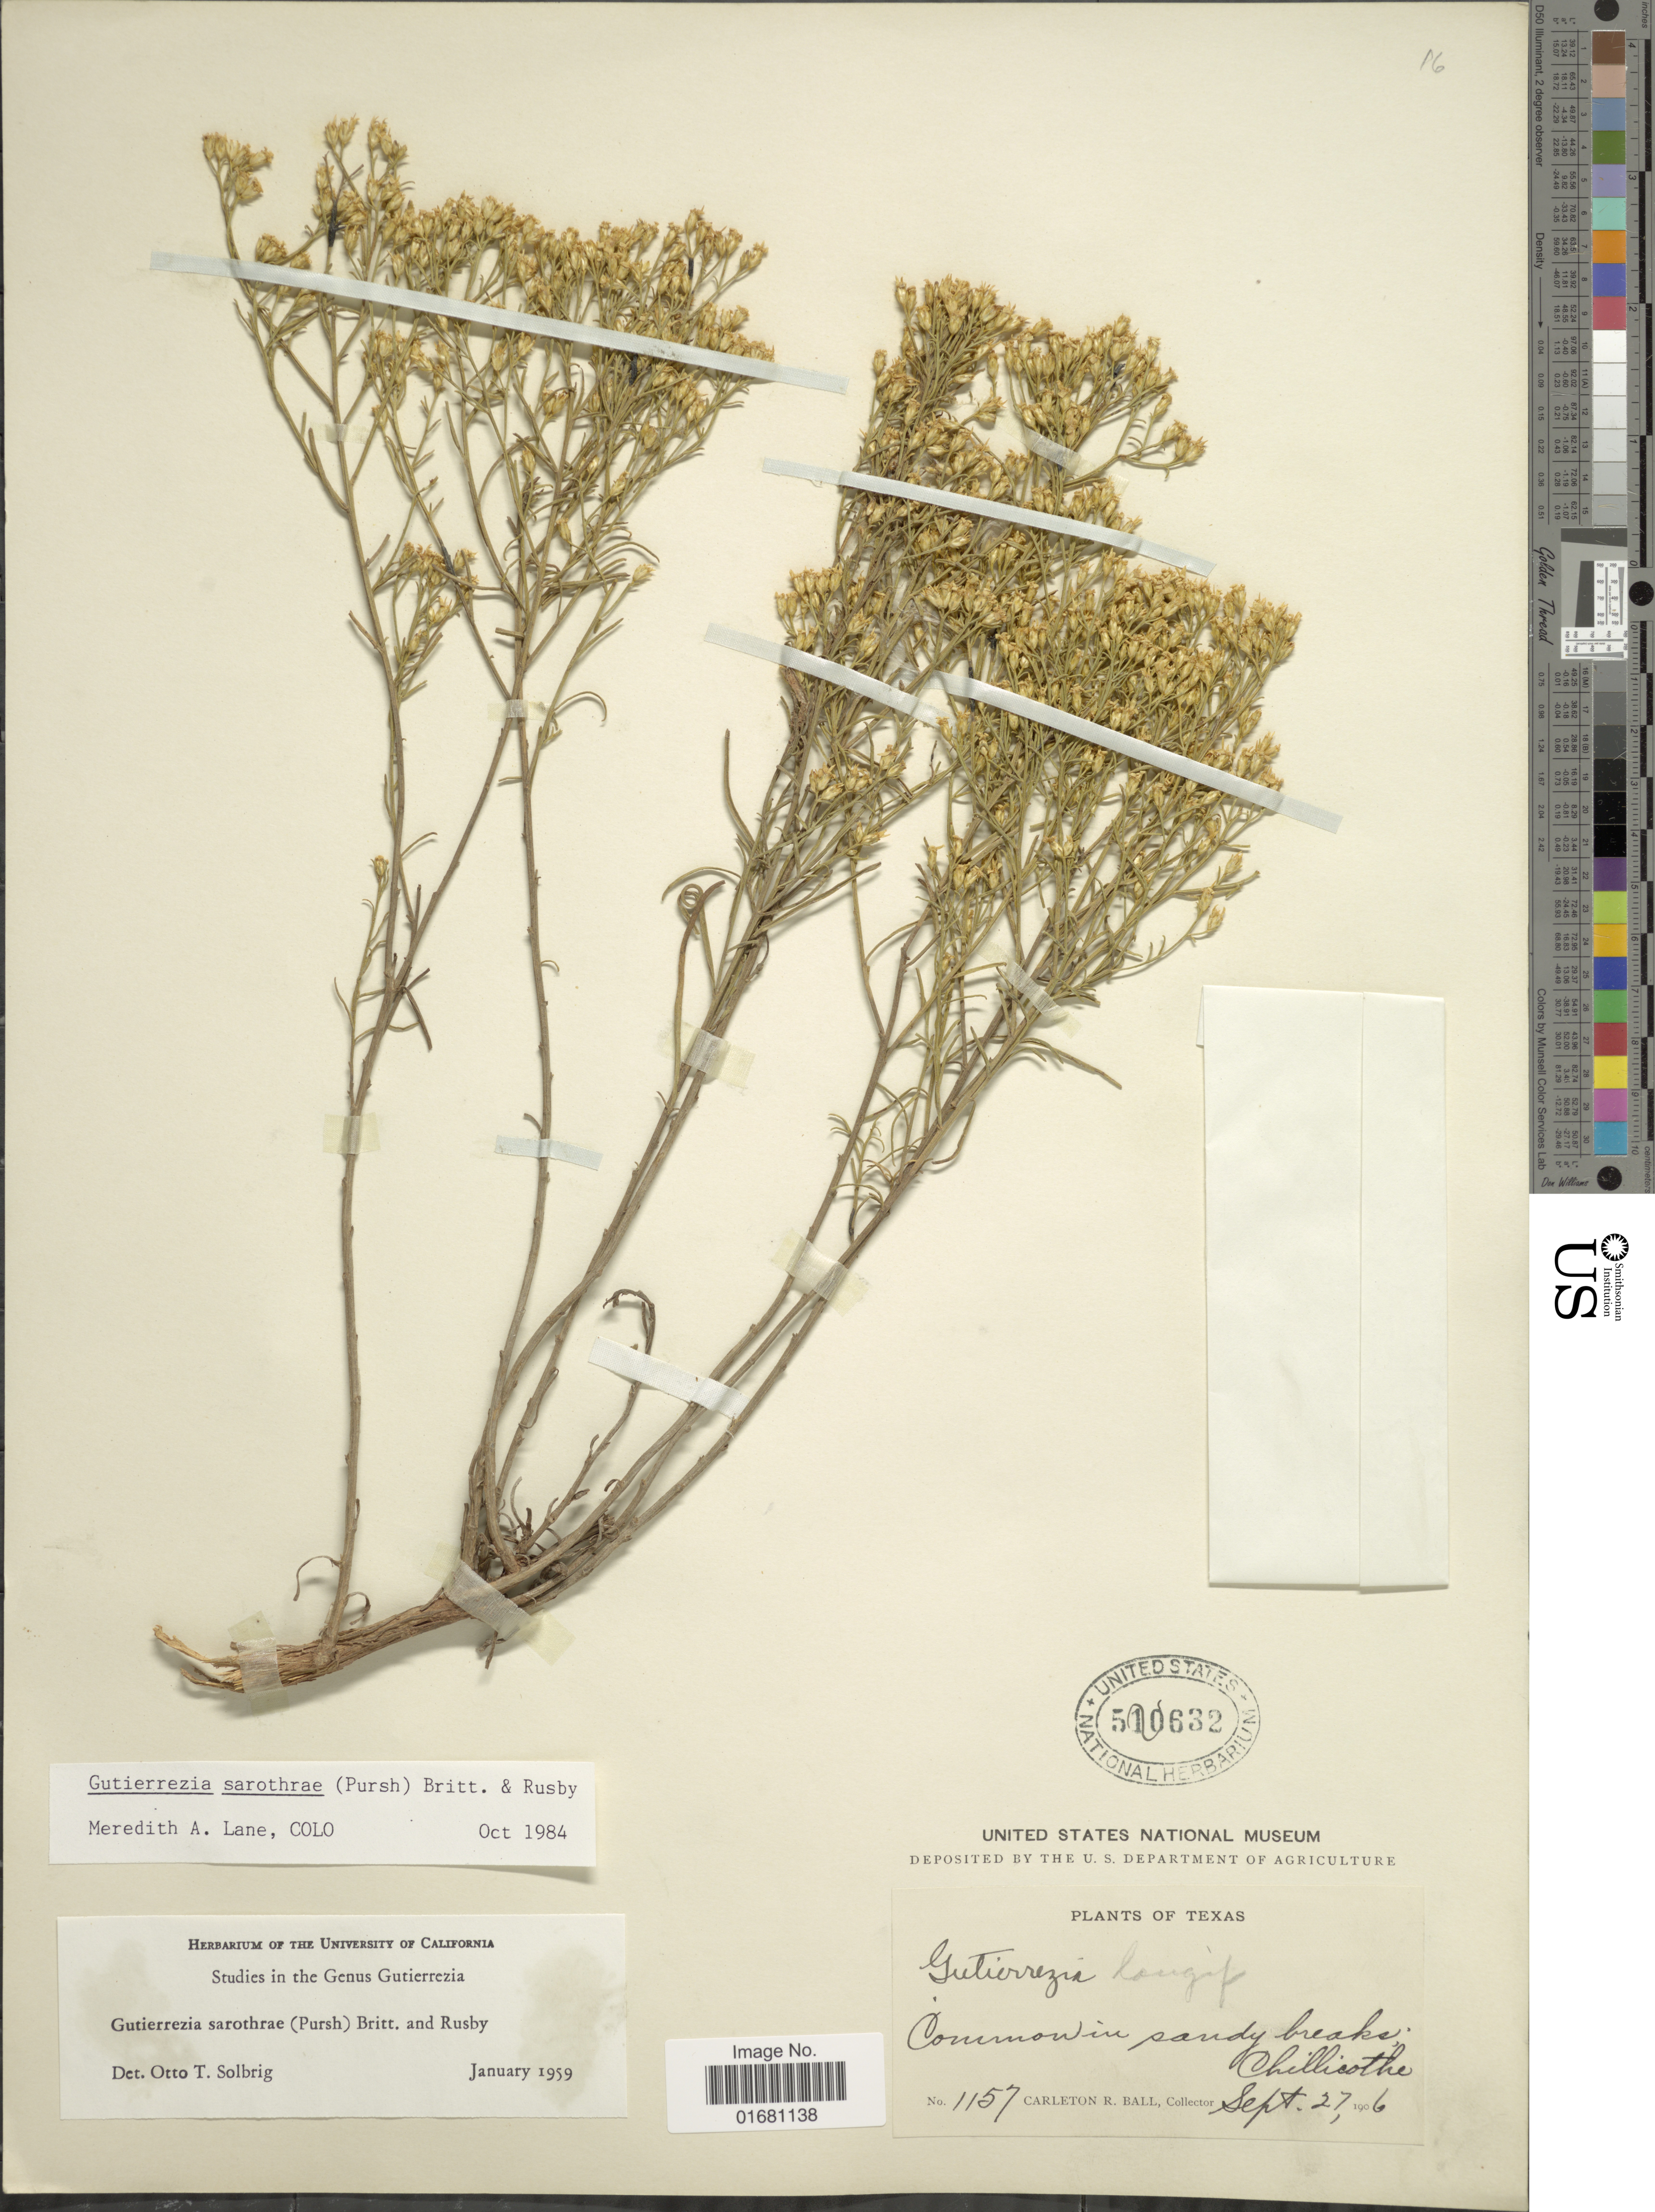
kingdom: Plantae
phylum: Tracheophyta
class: Magnoliopsida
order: Asterales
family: Asteraceae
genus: Gutierrezia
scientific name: Gutierrezia sarothrae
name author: (Pursh) Britton & Rusby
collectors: C. R. Ball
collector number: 1157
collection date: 1906-09-27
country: United States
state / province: Texas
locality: Common in sandy break, Chillicothe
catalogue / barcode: US 510632